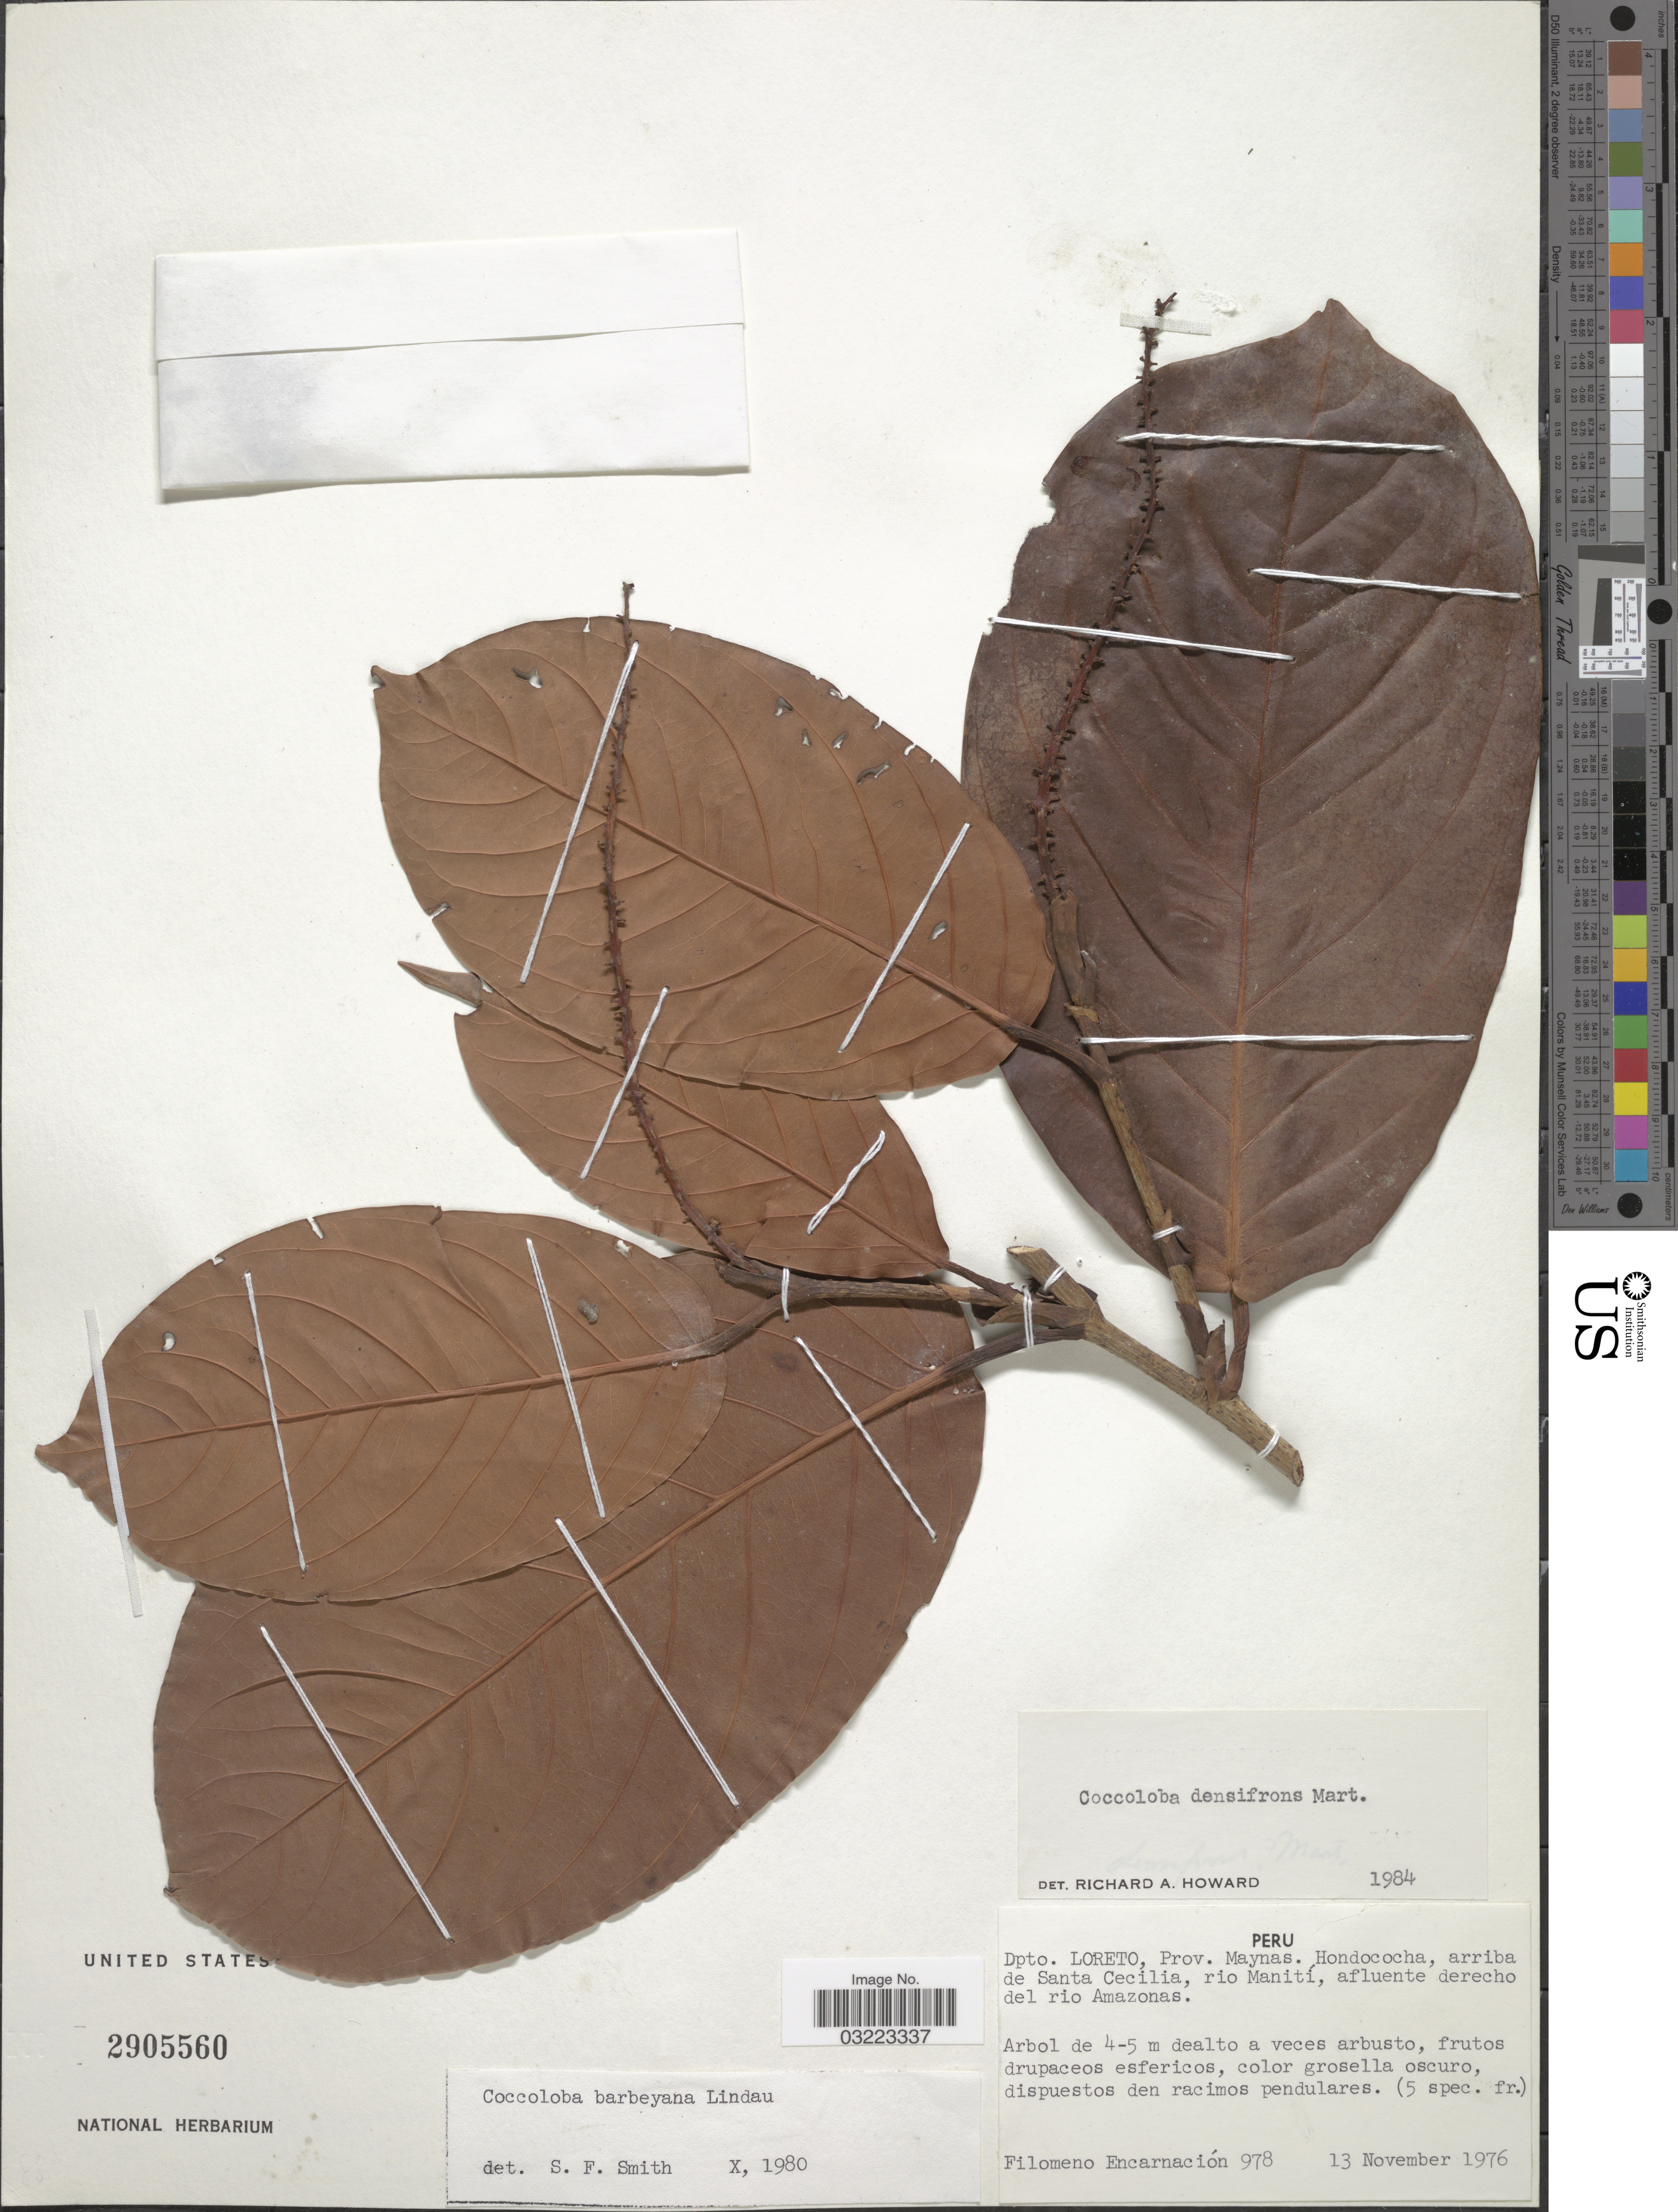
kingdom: Plantae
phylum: Tracheophyta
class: Magnoliopsida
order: Caryophyllales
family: Polygonaceae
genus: Coccoloba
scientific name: Coccoloba densifrons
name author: Mart. ex Meisn.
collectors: F. Encarnación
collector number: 978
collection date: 1976-11-13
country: Peru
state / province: Loreto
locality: Dpto. Loreto, Prov. Maynas. Hondococha, arriba de Santa Cecilia, rio Manití, afluente derecho del rio Amazonas.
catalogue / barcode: US 2905560